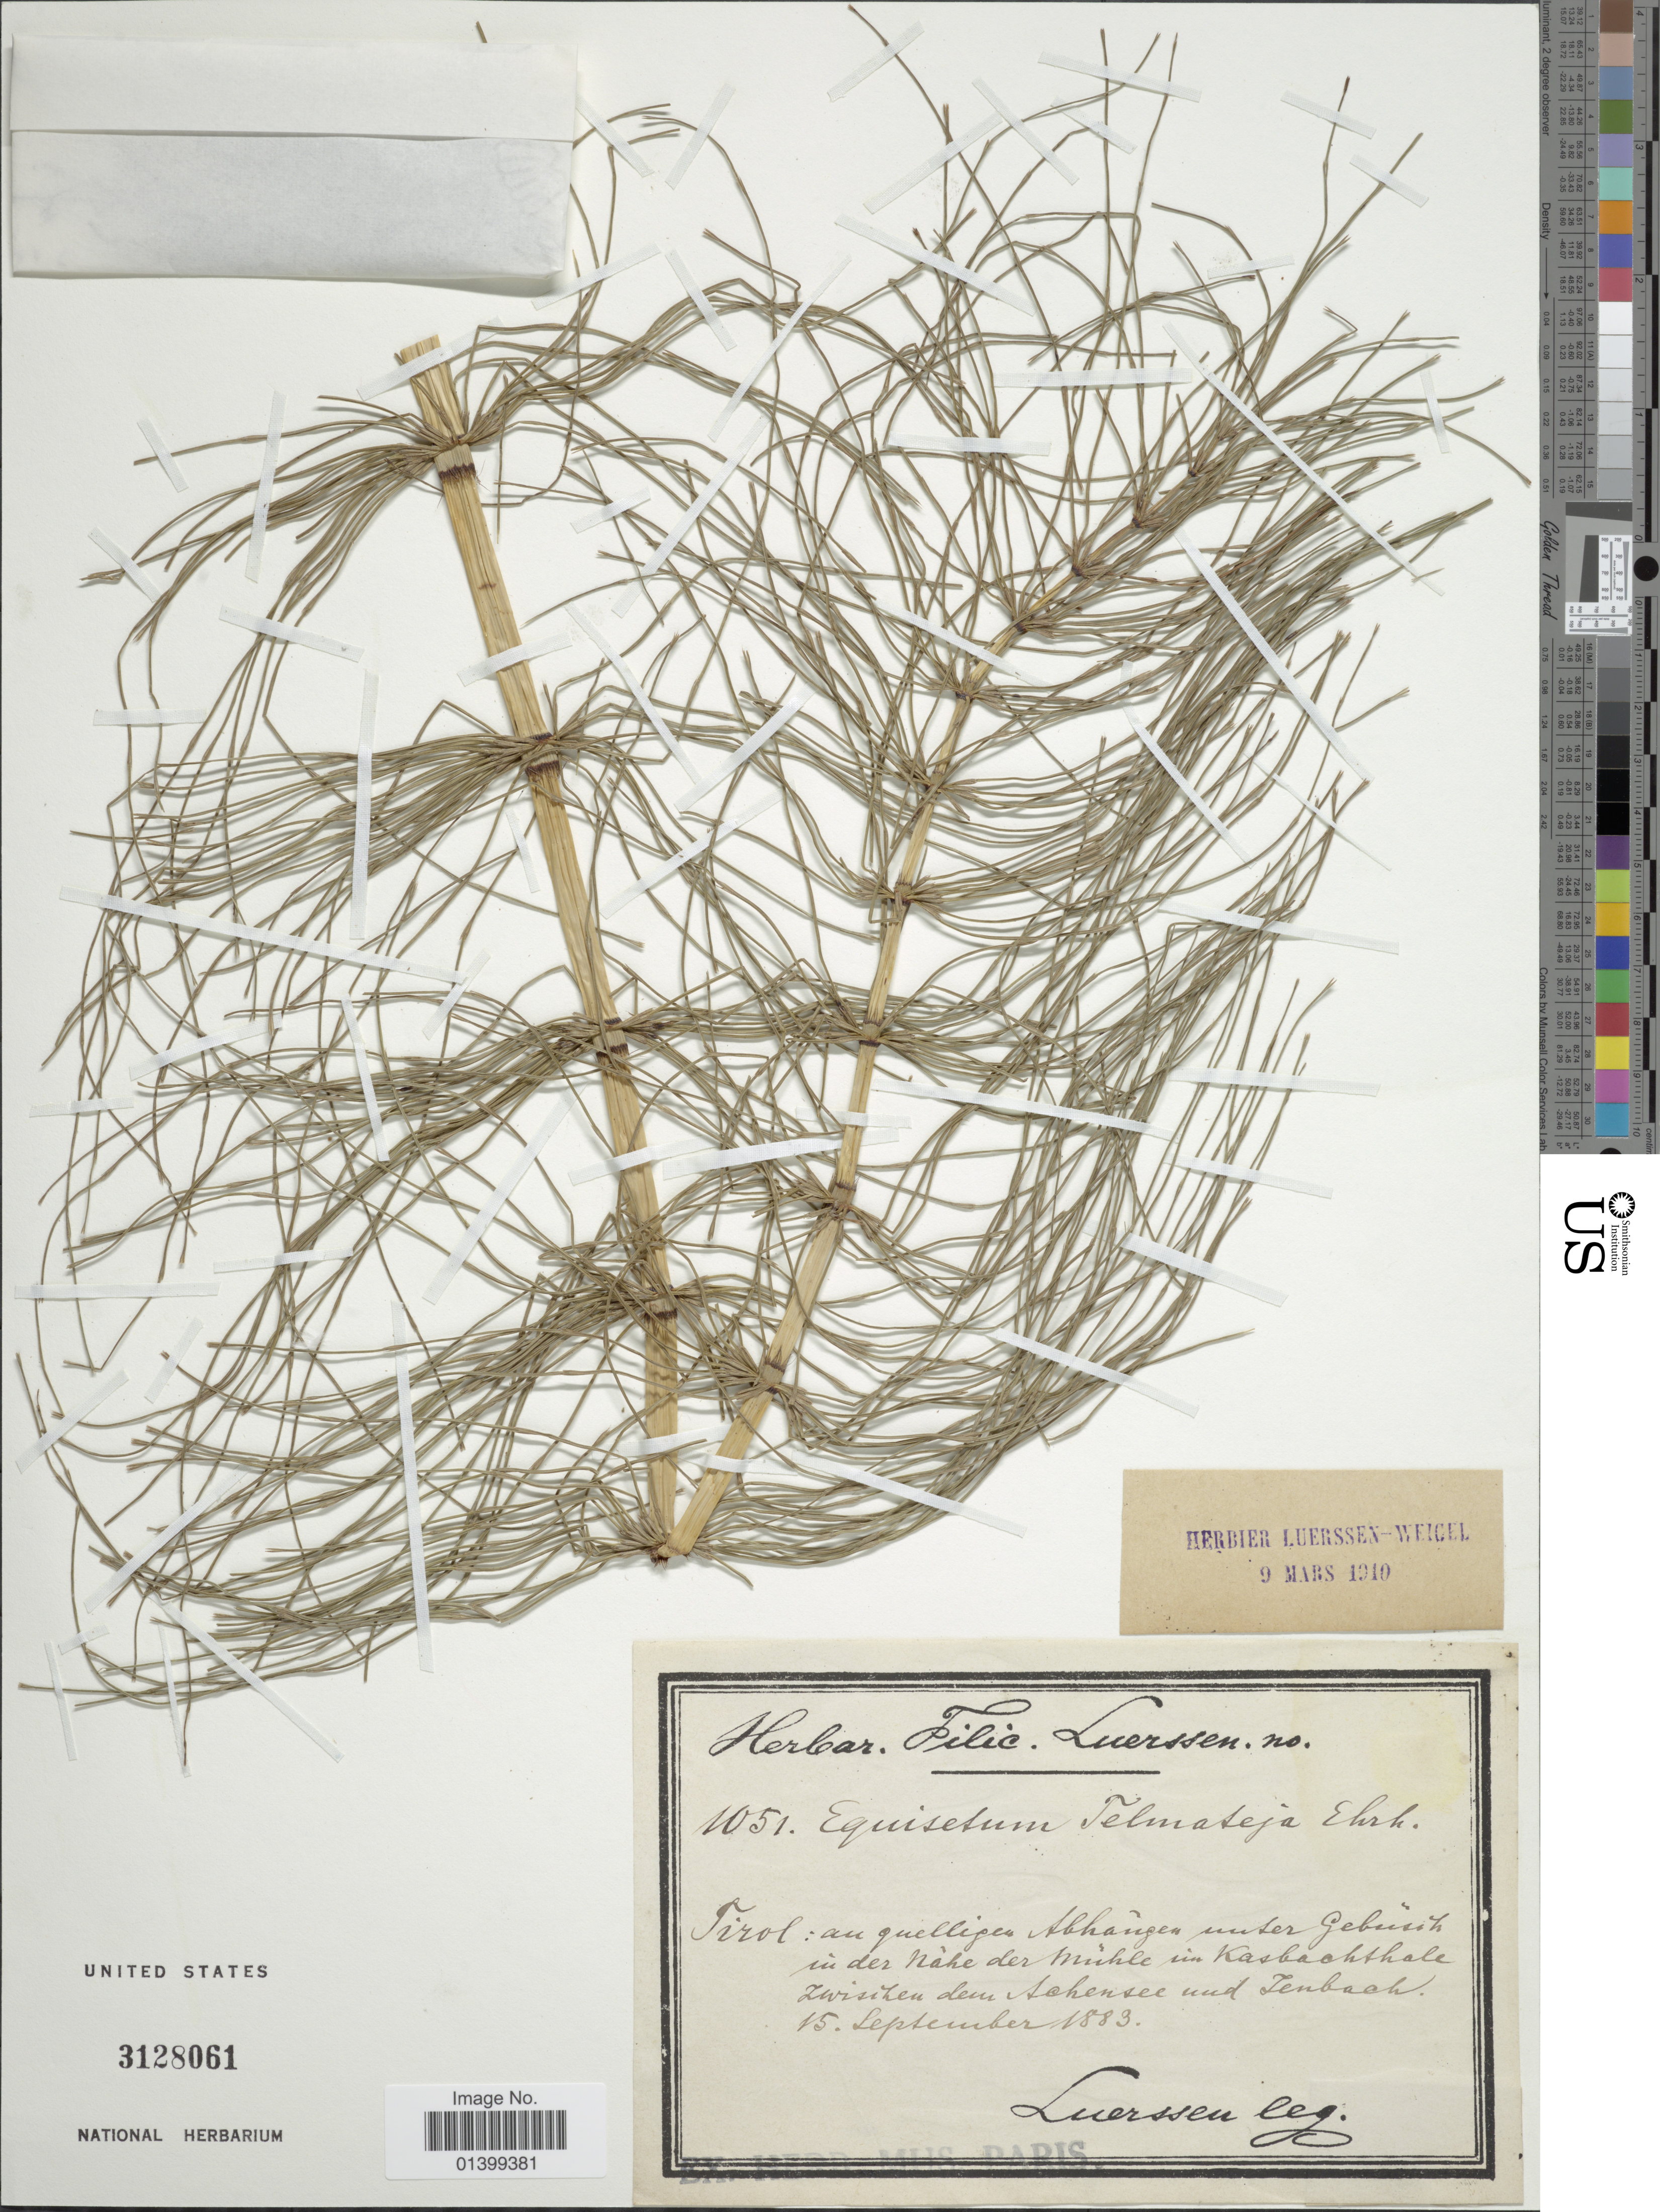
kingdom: Plantae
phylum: Tracheophyta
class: Polypodiopsida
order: Equisetales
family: Equisetaceae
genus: Equisetum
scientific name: Equisetum telmateia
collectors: C. Luerssen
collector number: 1051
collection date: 1883-09-15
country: Austria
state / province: Tirol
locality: Tirol: au quelligen Abhangen umter Gebüsch in der Nahe der Mühle im Kasbachthale zwischen dem Achensee und Jenbach.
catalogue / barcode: US 3128061